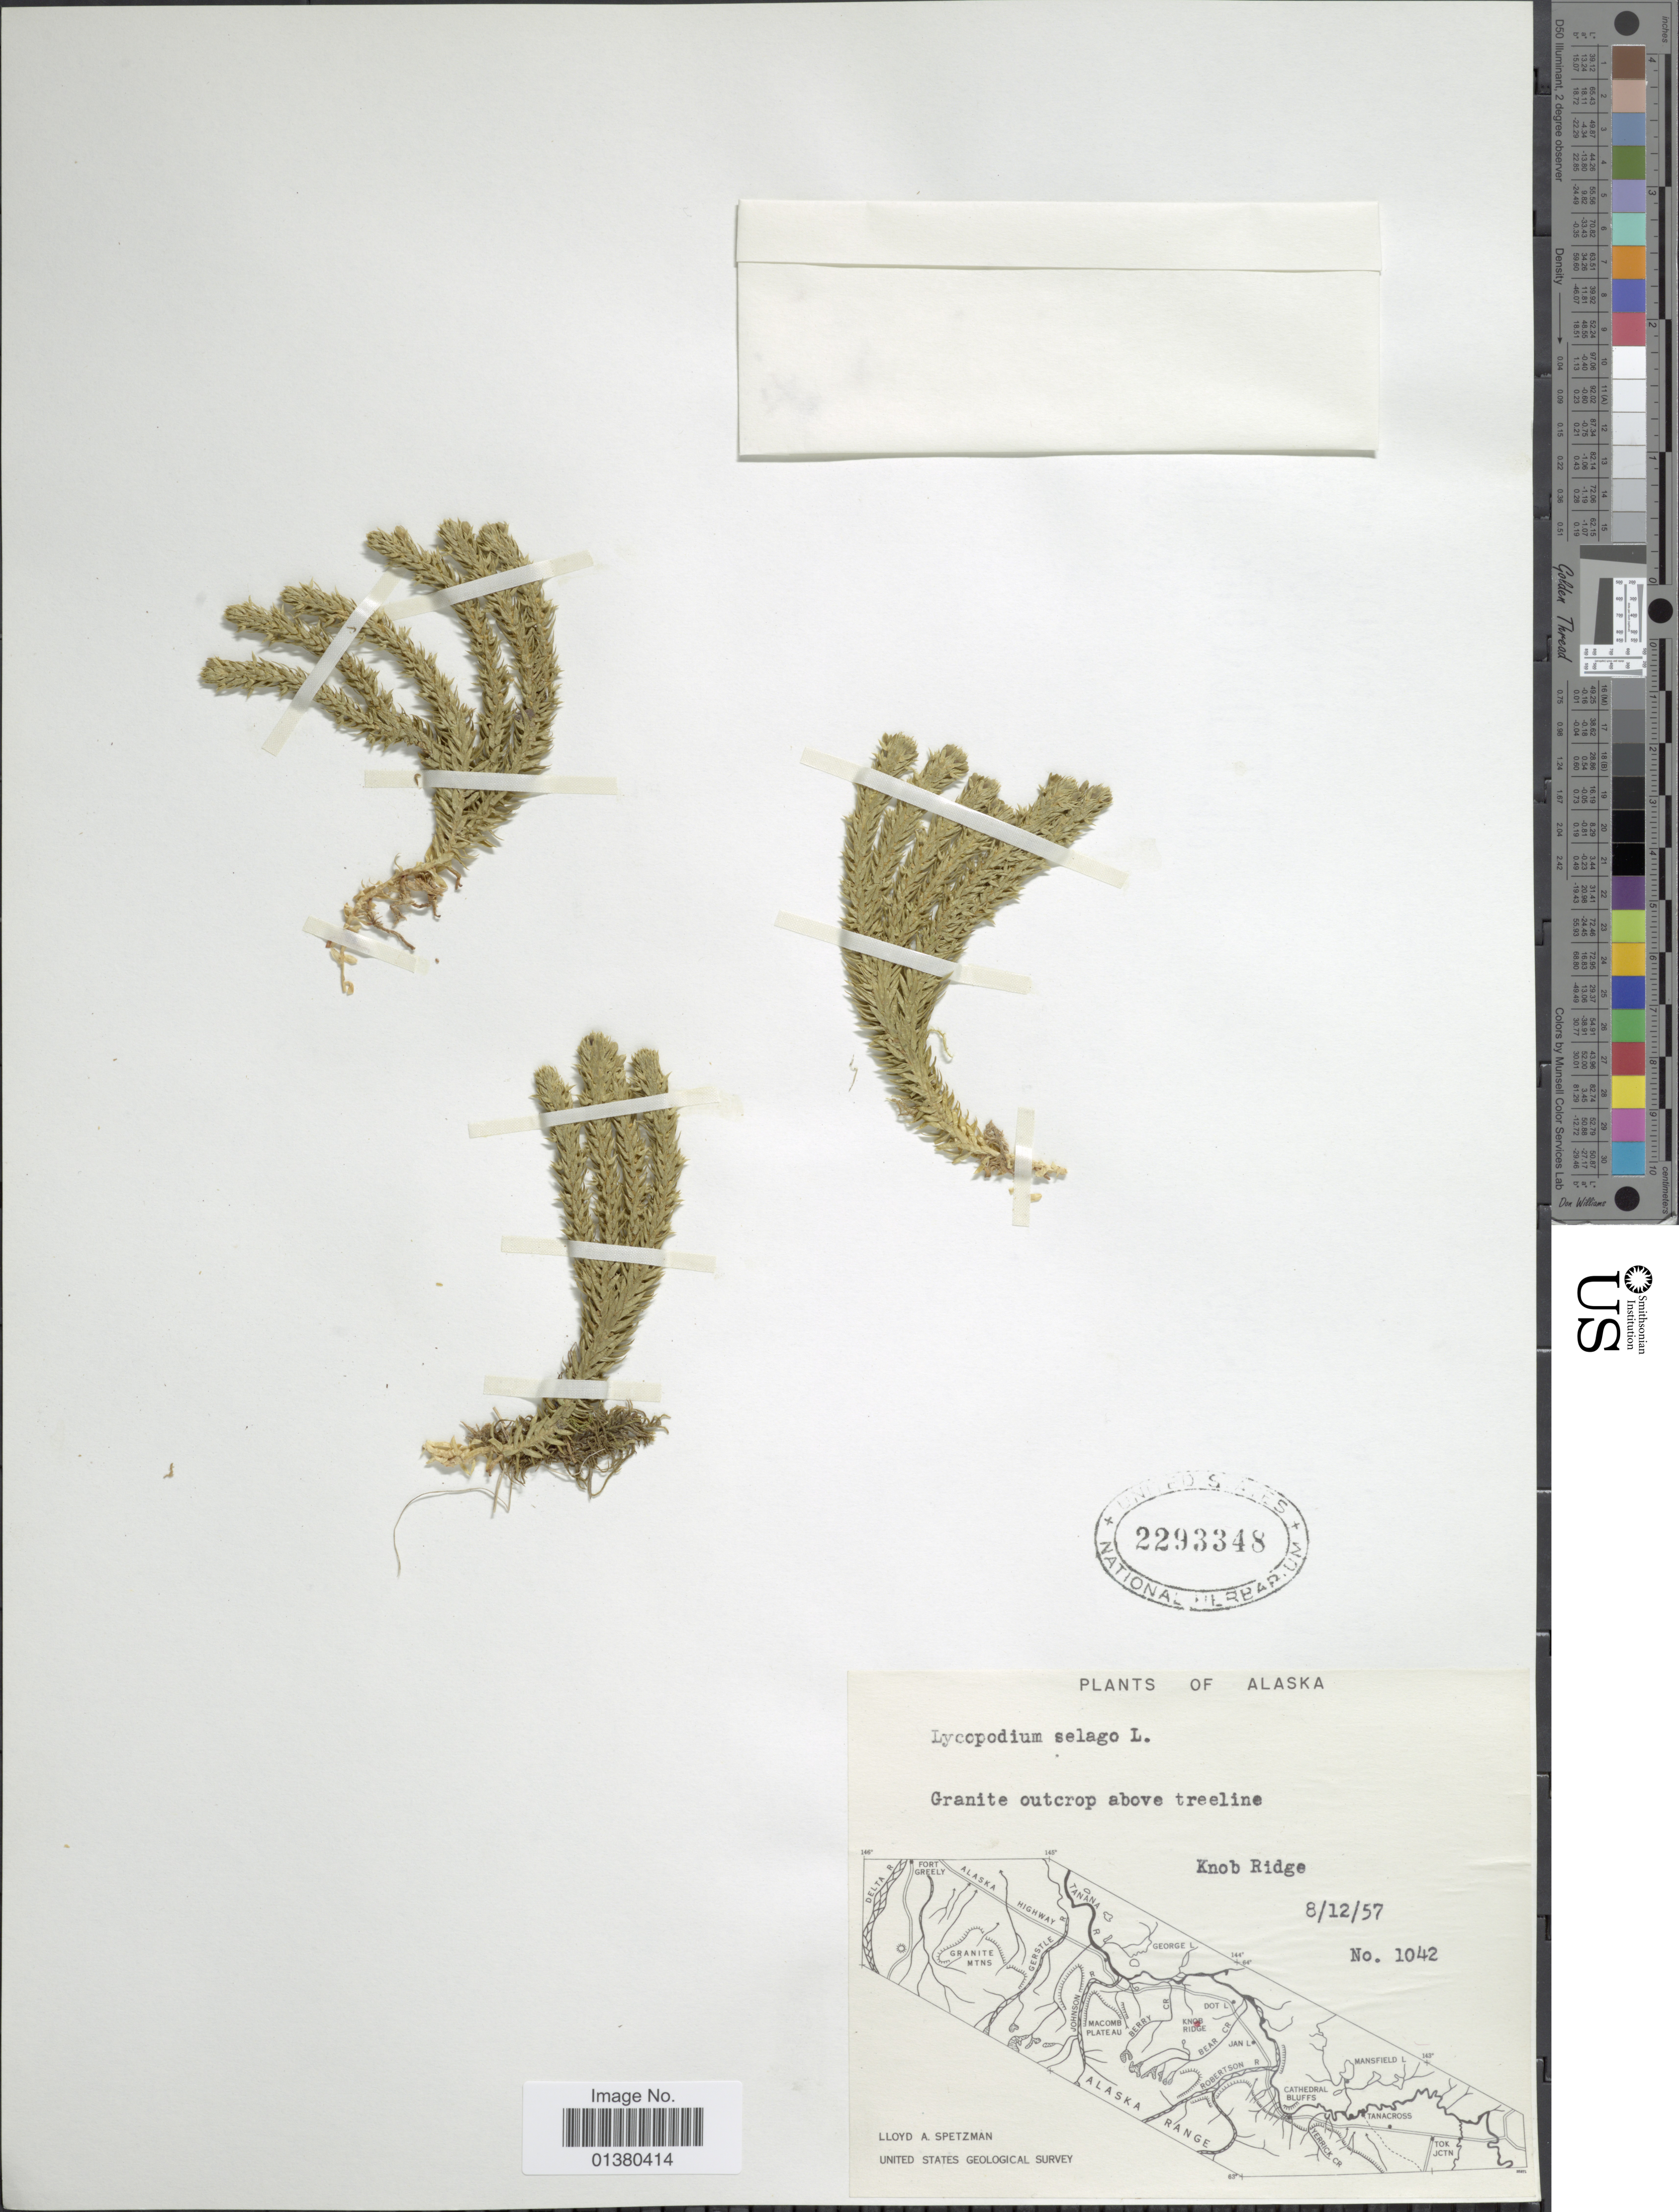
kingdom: Plantae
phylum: Tracheophyta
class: Lycopodiopsida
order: Lycopodiales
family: Lycopodiaceae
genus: Huperzia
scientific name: Huperzia selago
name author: (L.) Bernh. ex Schrank & Mart.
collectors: L. Spetzman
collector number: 1042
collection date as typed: Transcribed d/m/y: 12/8/57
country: United States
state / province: Alaska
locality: Granite outcrop above treeline, Knob Ridge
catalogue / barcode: US 2293348